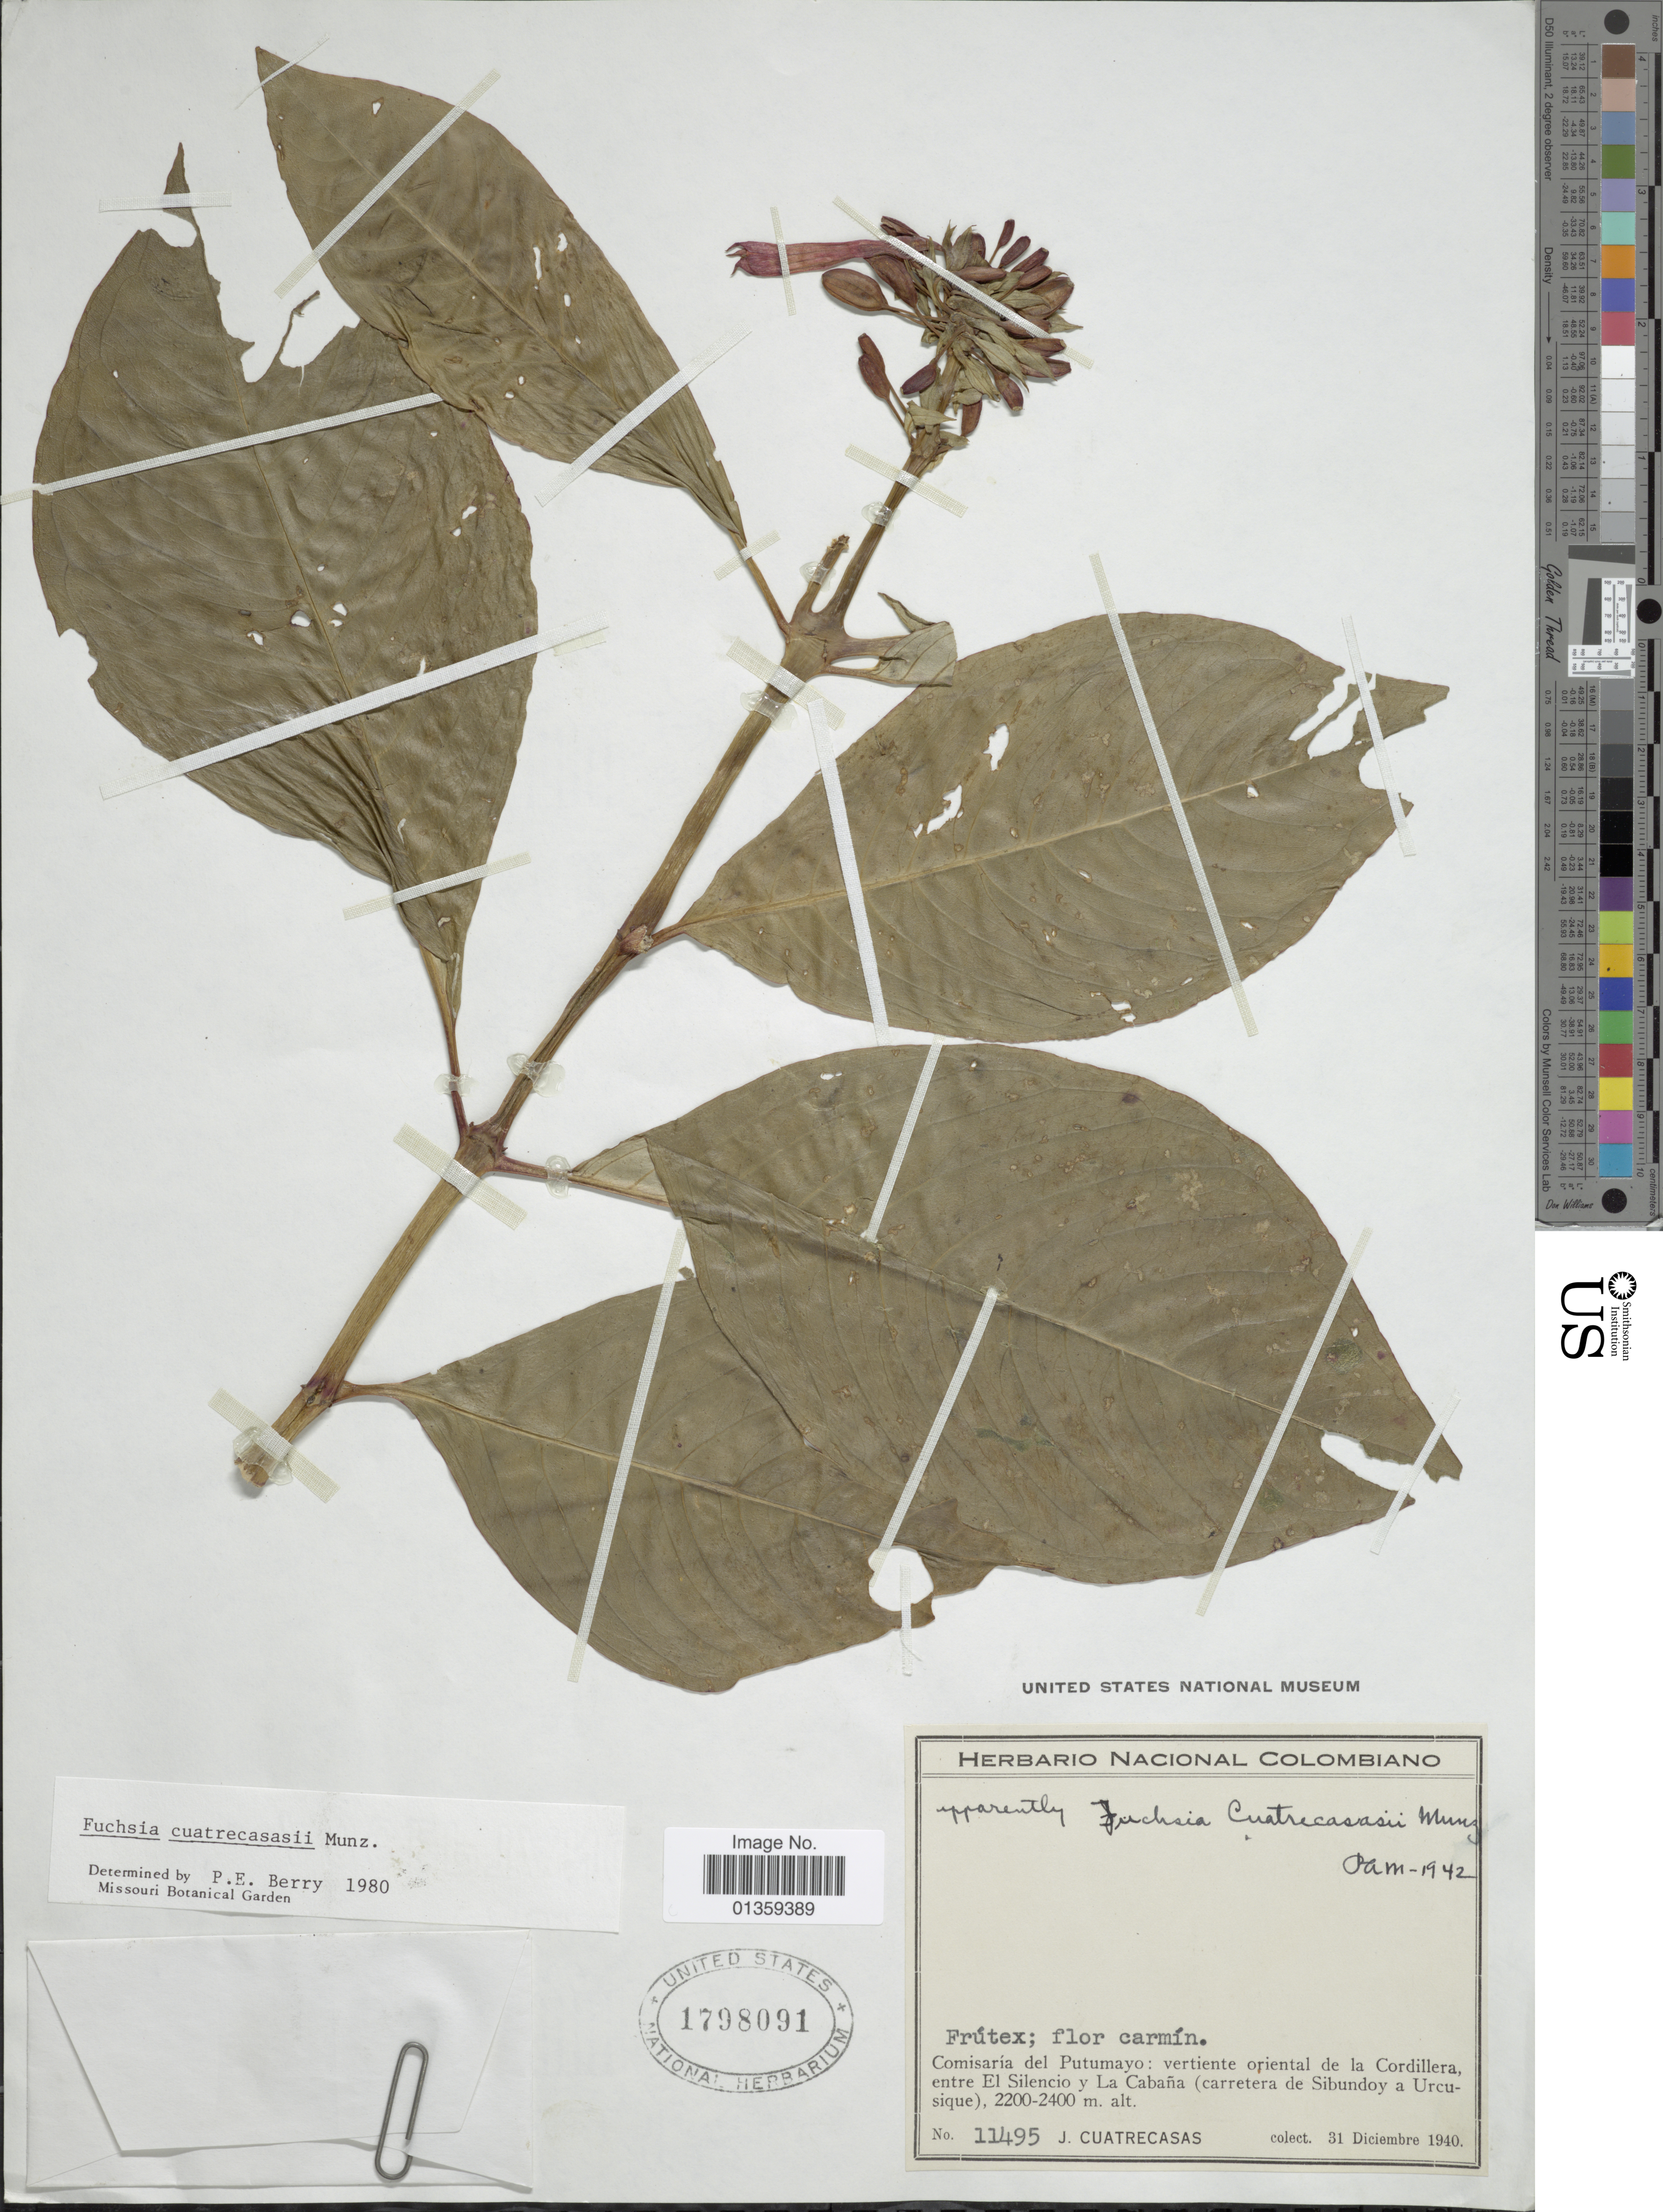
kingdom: Plantae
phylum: Tracheophyta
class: Magnoliopsida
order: Myrtales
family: Onagraceae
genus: Fuchsia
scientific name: Fuchsia cuatrecasasii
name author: Munz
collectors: J. Cuatrecasas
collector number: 11495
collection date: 1940-12-31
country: Colombia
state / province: Putumayo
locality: Vertiente oriental de la Cordillera entre El Silencio y La Cabaña (carretera de Sibundoy a Urcusique)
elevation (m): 2200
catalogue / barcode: US 1798091